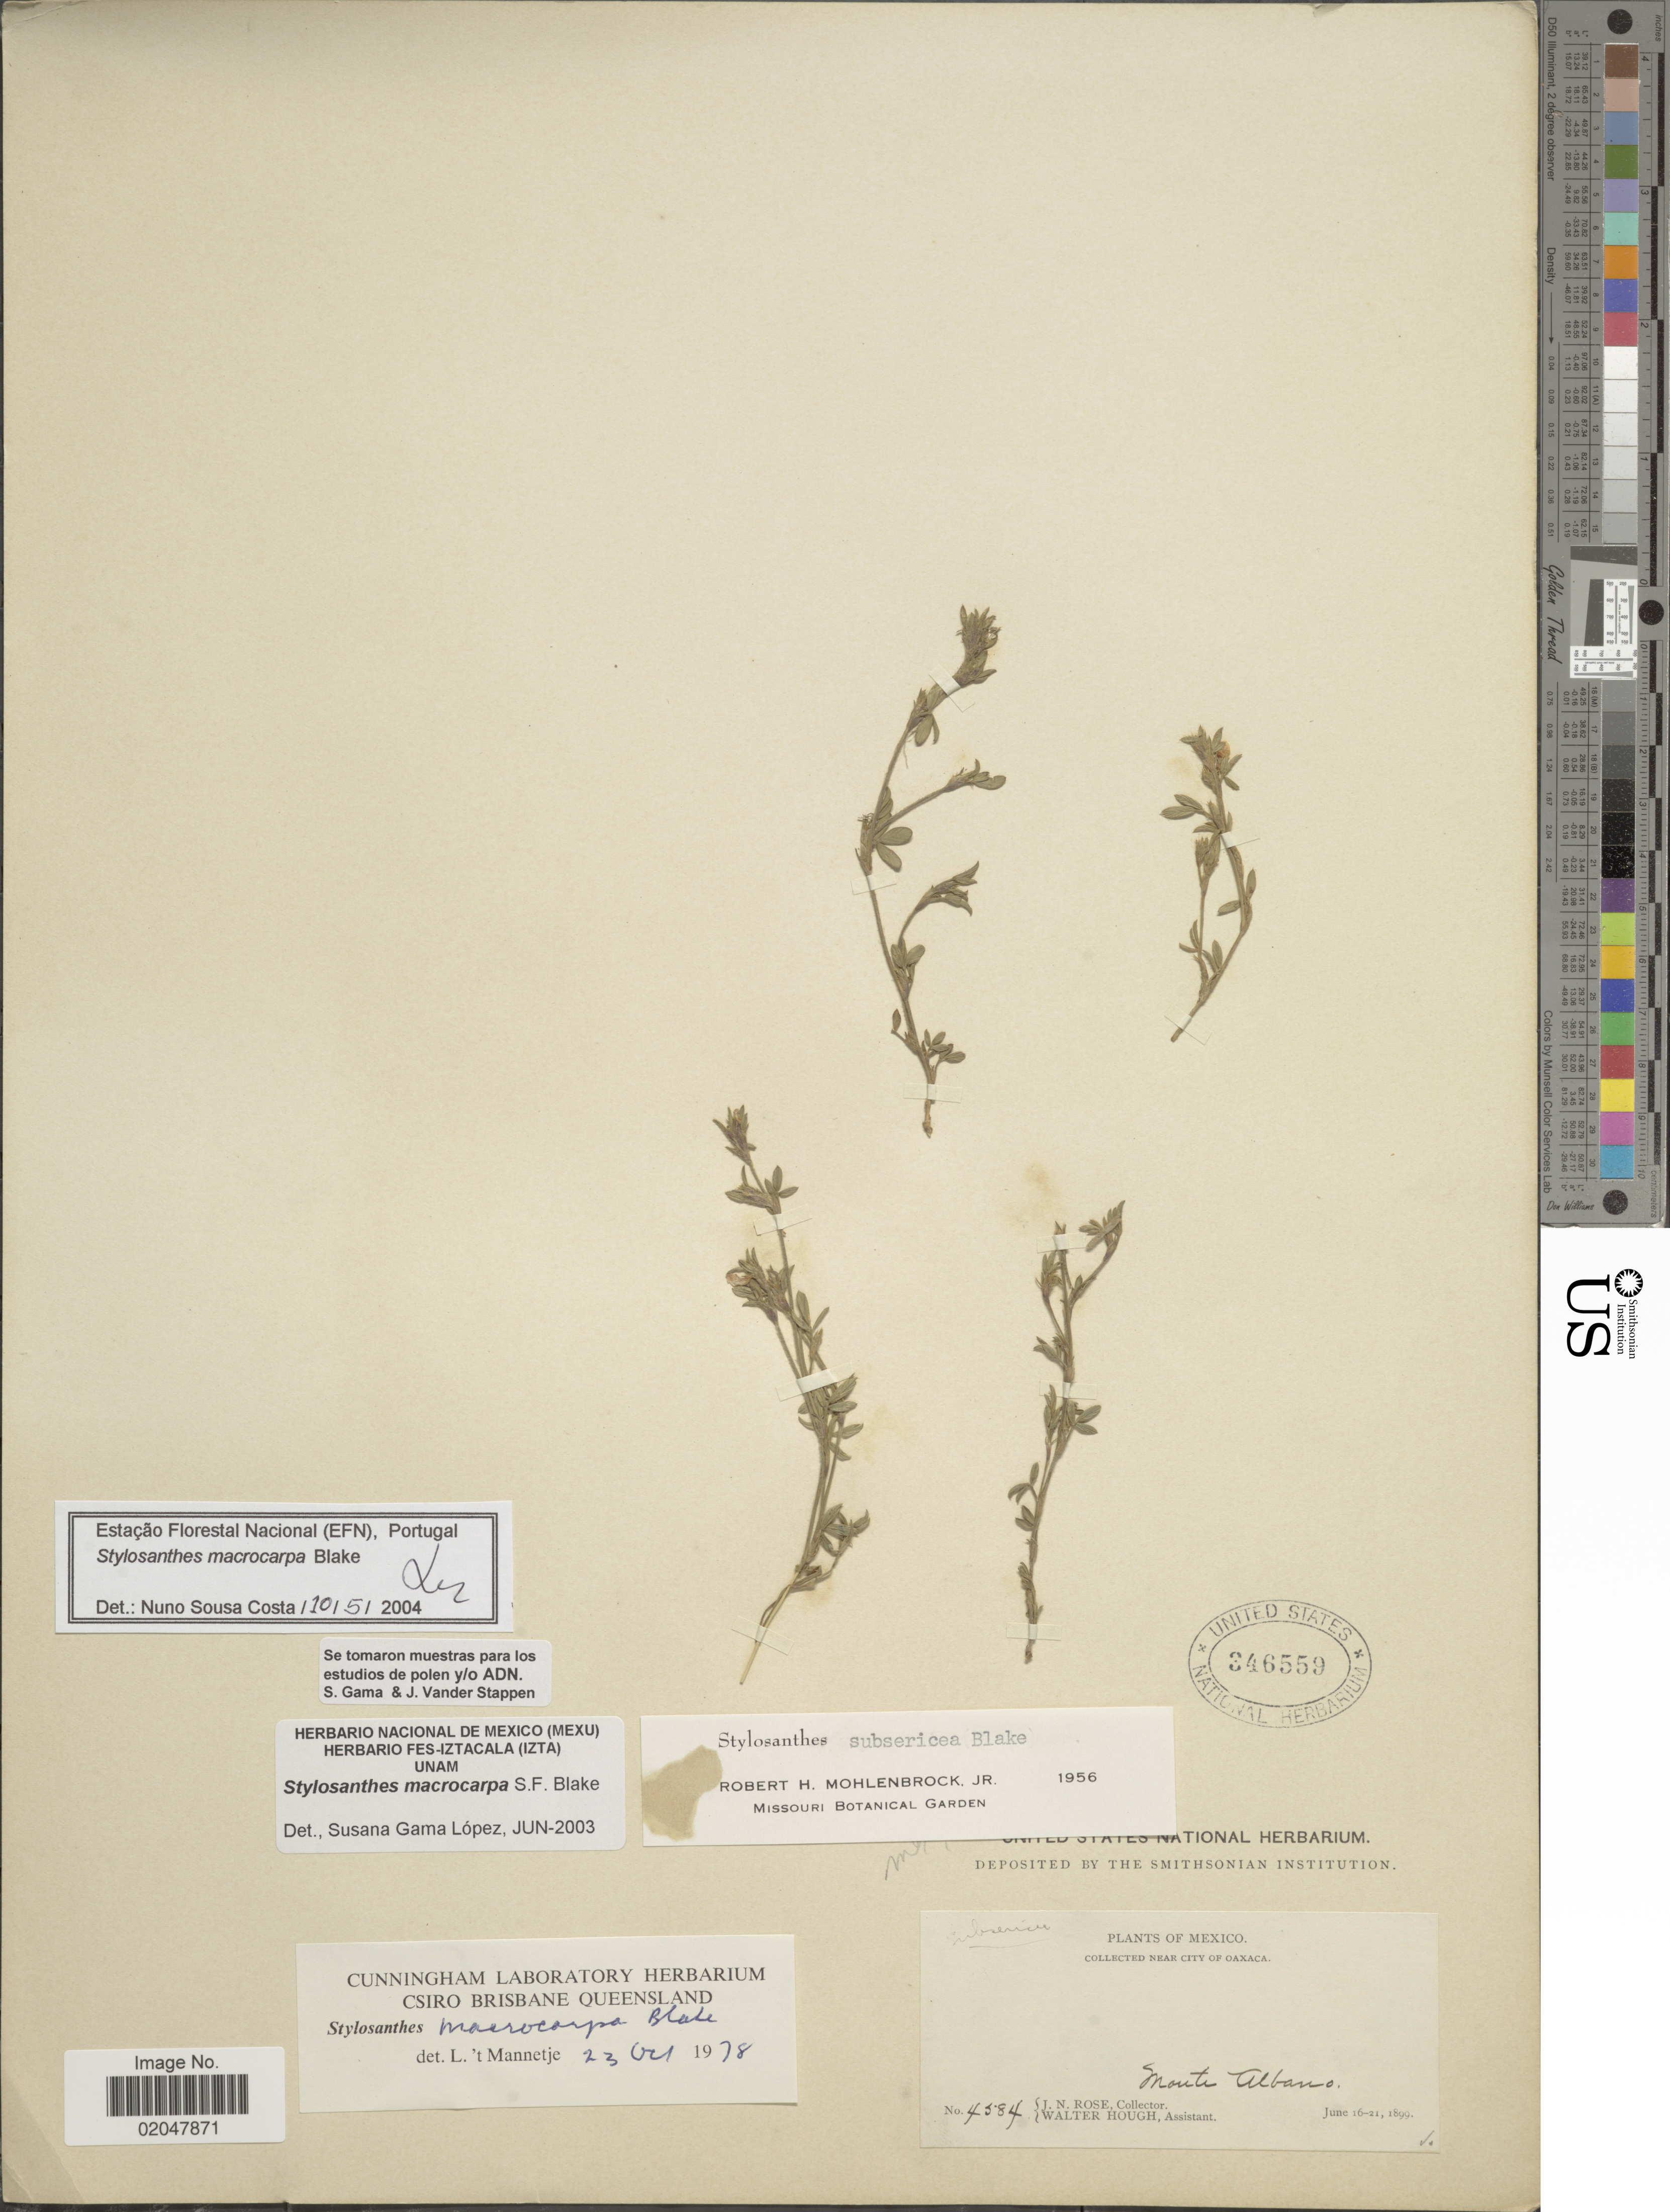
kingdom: Plantae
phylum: Tracheophyta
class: Magnoliopsida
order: Fabales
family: Fabaceae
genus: Stylosanthes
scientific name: Stylosanthes macrocarpa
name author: S.F. Blake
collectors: W. Hough & J. N. Rose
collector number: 4584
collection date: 1899-06-16/1899-06-21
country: Mexico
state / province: Oaxaca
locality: Near city of Oaxaca, Monte Albano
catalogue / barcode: US 346559